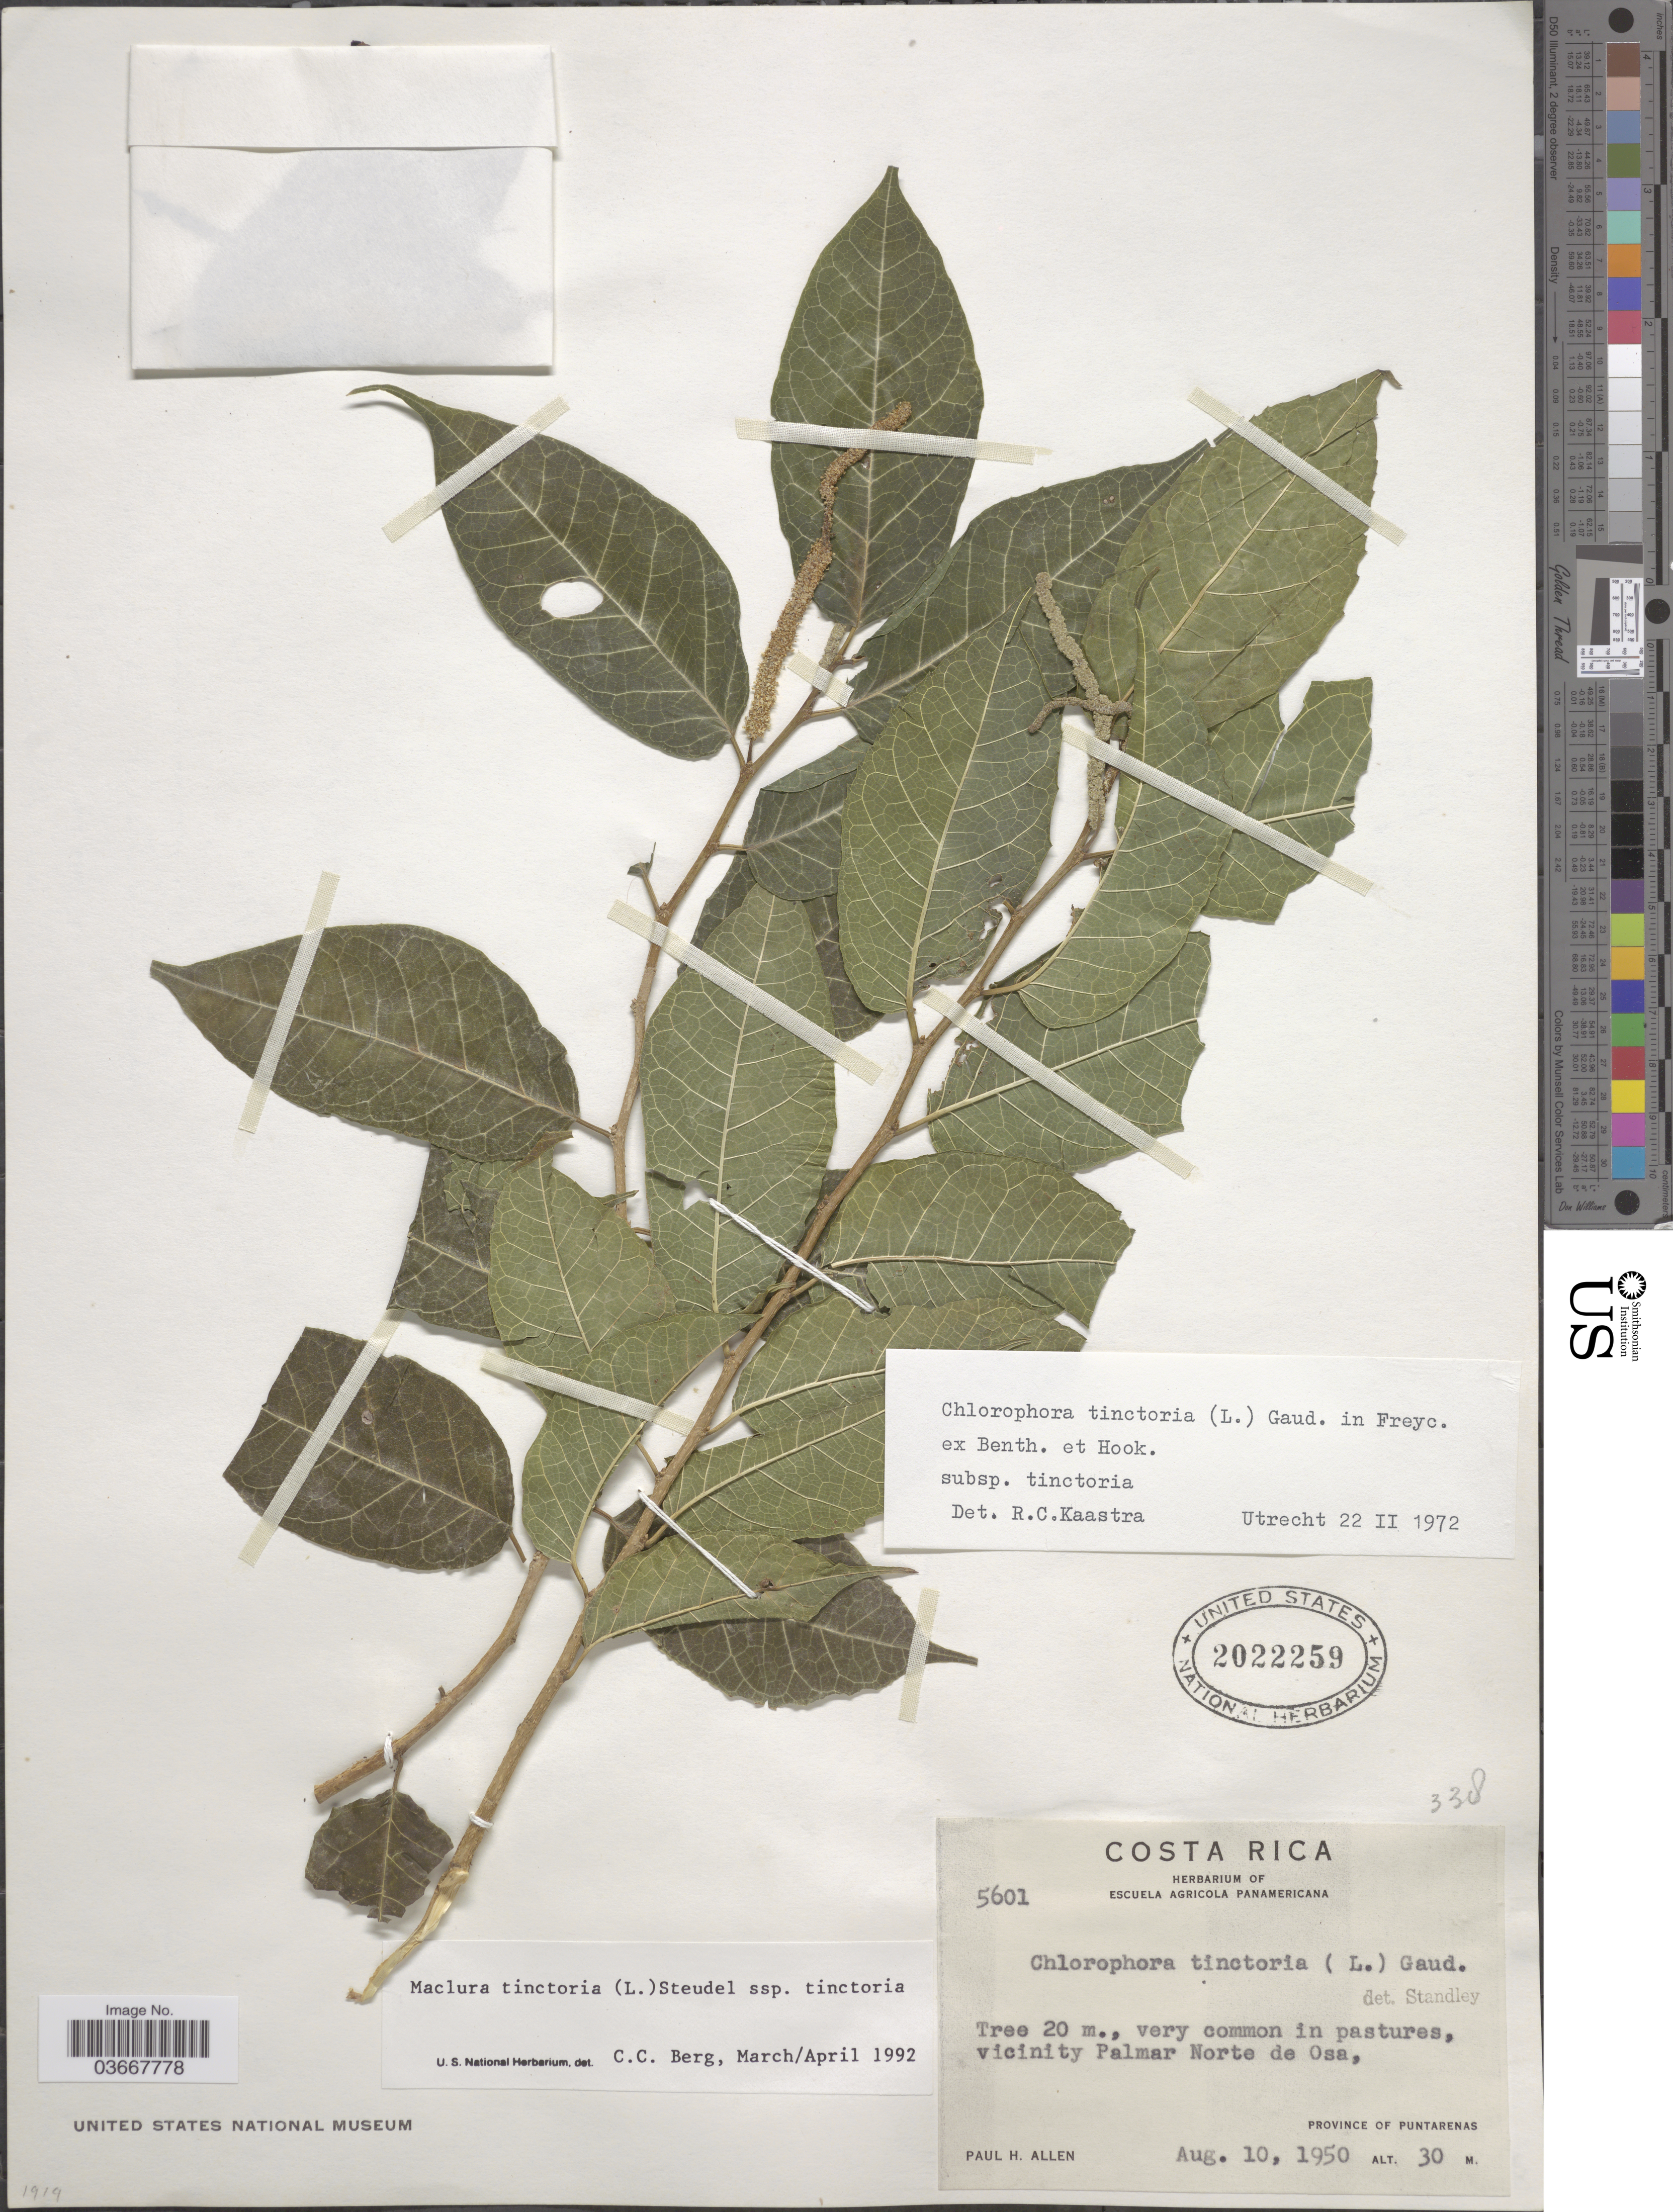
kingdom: Plantae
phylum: Tracheophyta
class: Magnoliopsida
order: Rosales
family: Moraceae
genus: Maclura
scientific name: Maclura tinctoria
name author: (L.) D. Don ex Steud.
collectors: P. H. Allen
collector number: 5601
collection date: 1950-08-10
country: Costa Rica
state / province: Puntarenas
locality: Vicinity Palmar Norte de Osa.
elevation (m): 30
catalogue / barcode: US 2022259